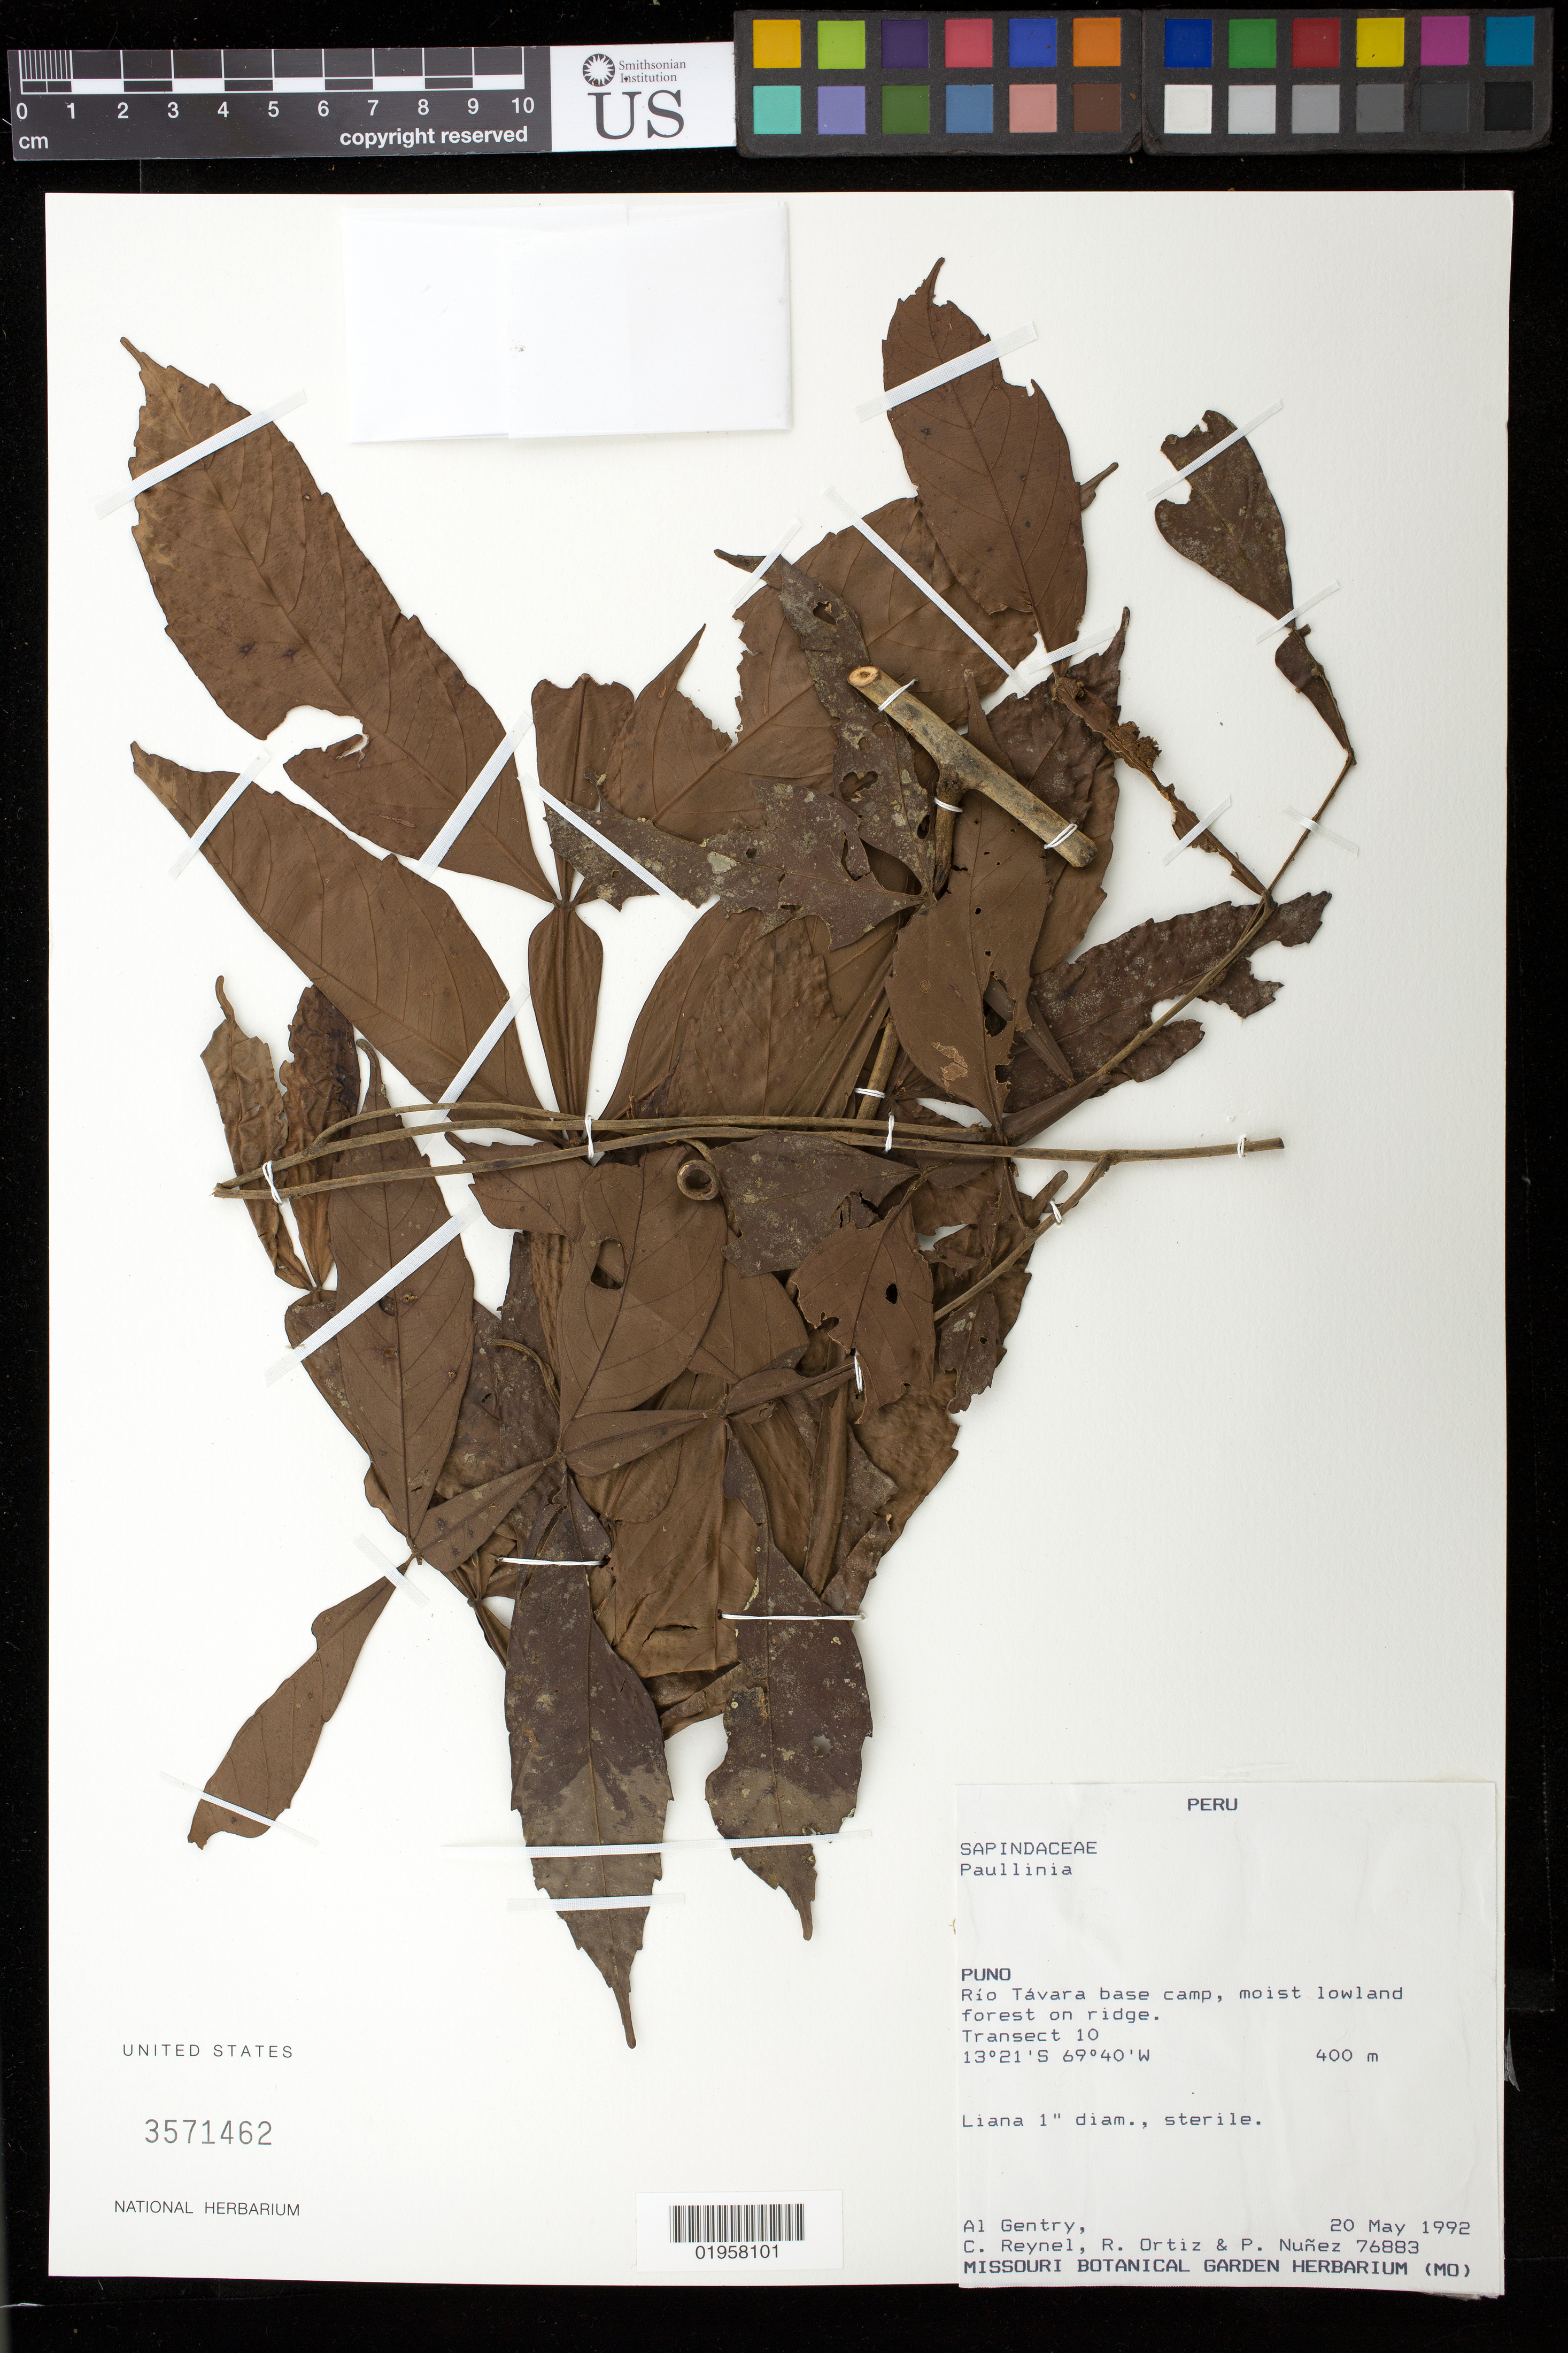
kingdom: Plantae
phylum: Tracheophyta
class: Magnoliopsida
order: Sapindales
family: Sapindaceae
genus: Paullinia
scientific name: Paullinia pterophylla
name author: Triana & Planch.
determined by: Acevedo-Rodriguez, P., (US), Smithsonian Institution - National Museum of Natural History (UNITED STATES)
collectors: A. H. Gentry, C. Reynel, R. Ortíz & P. Nuñez V.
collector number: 76883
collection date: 1992-05-20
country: Peru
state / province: Puno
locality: Río Távara base camp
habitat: Moist lowland forest on ridge. Transect 10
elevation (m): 400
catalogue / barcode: US 3571462